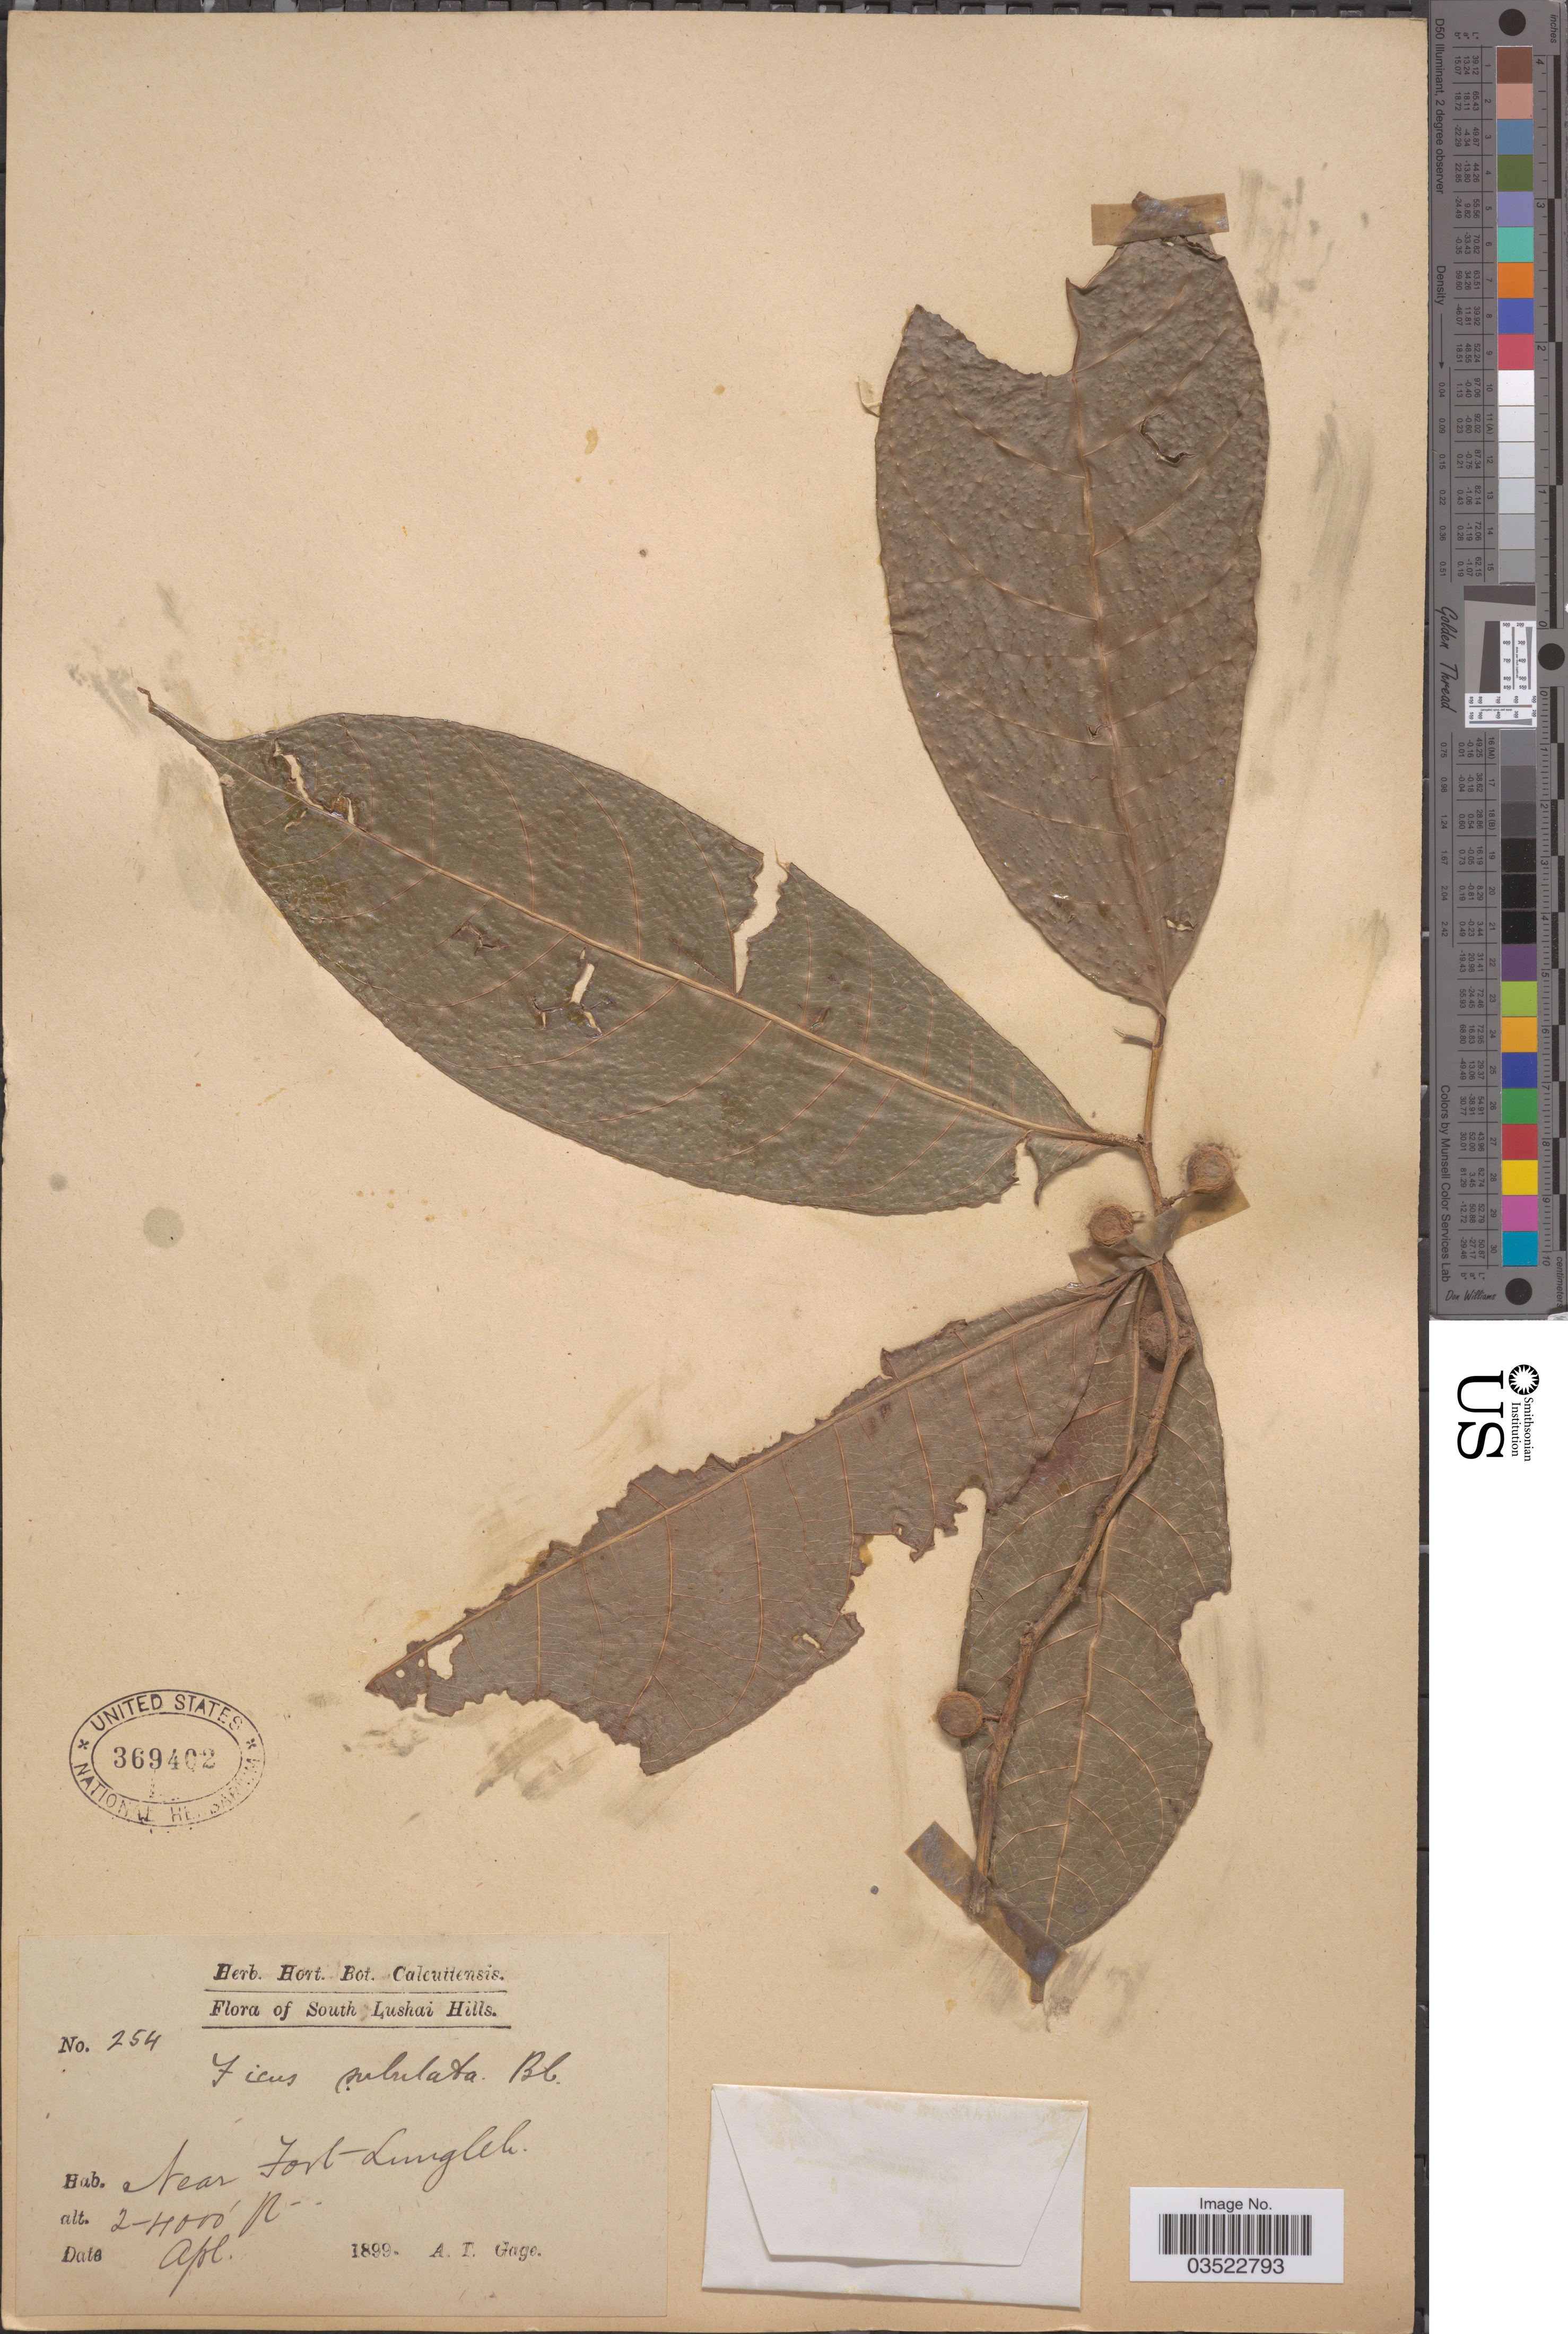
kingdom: Plantae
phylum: Tracheophyta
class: Magnoliopsida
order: Rosales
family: Moraceae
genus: Ficus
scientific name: Ficus subulata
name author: Blume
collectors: A. Gage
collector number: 254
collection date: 1899-04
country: India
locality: South Lushai Hills. Near Fort Lunglek.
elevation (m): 610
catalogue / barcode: US 369402